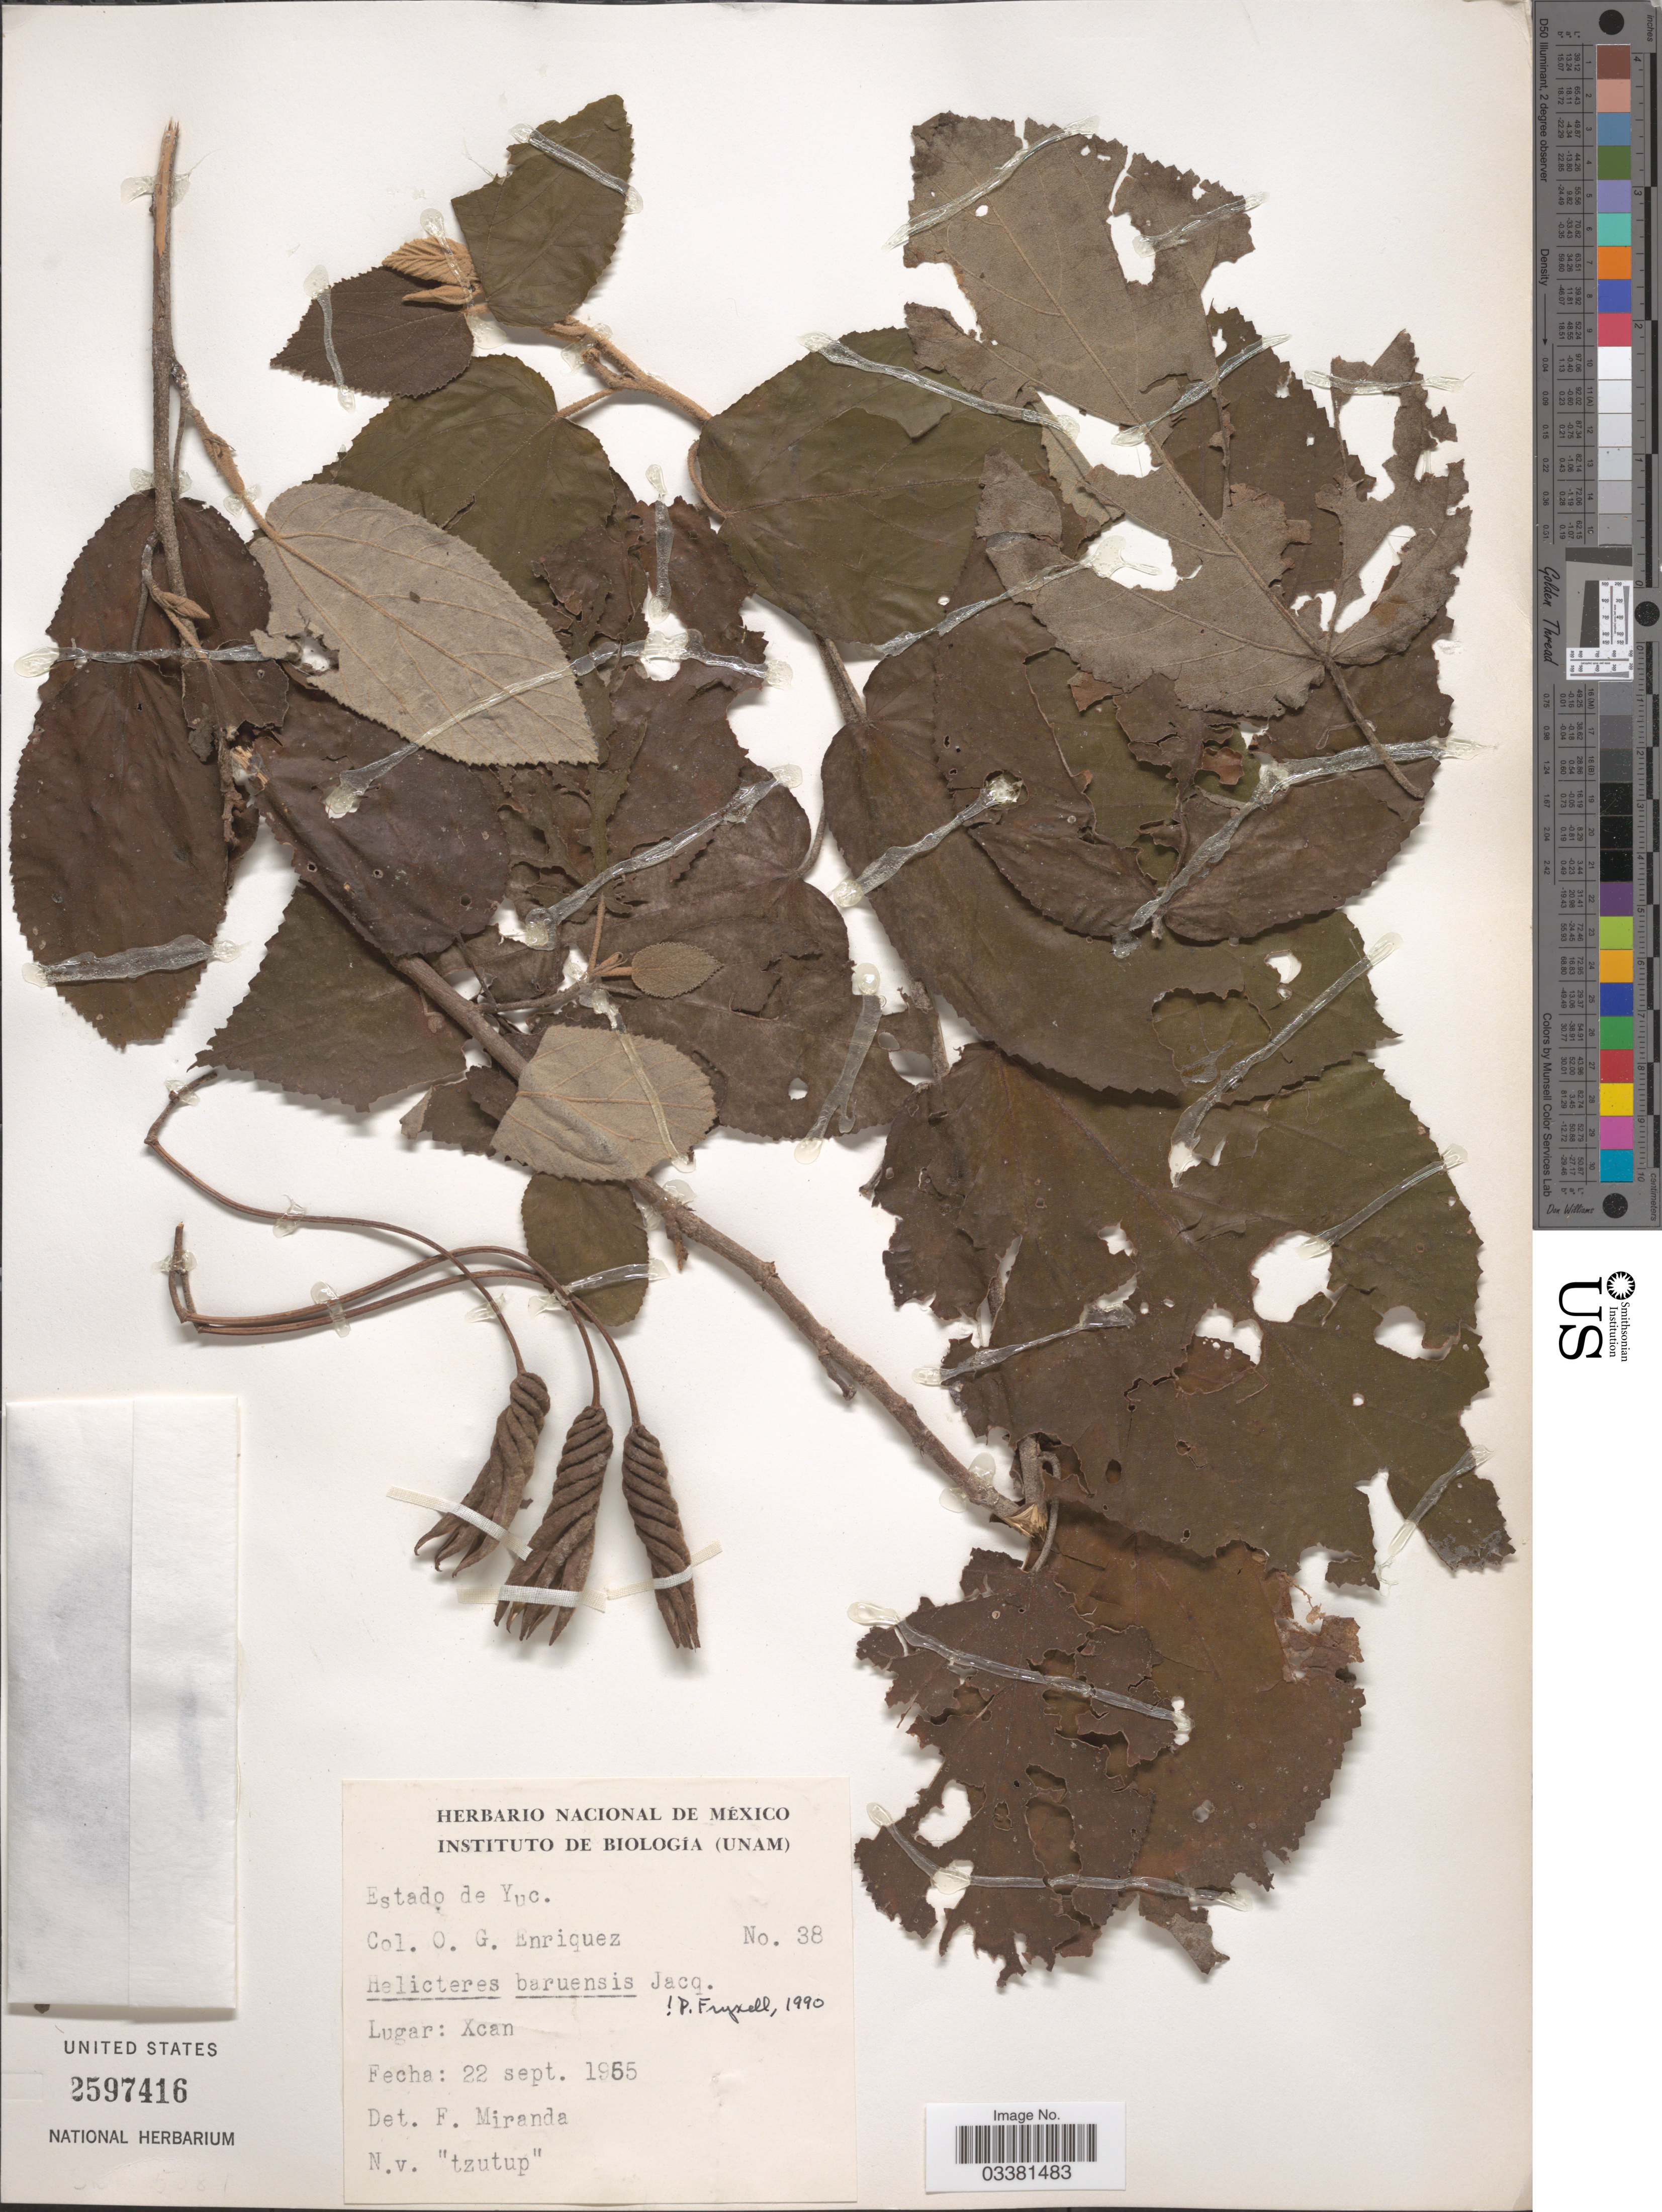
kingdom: Plantae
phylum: Tracheophyta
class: Magnoliopsida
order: Malvales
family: Malvaceae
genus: Helicteres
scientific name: Helicteres baruensis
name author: Jacq.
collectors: O. Enriquez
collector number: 38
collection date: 1955-09-22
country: Mexico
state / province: Yucatán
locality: Xcan.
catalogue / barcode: US 2597416